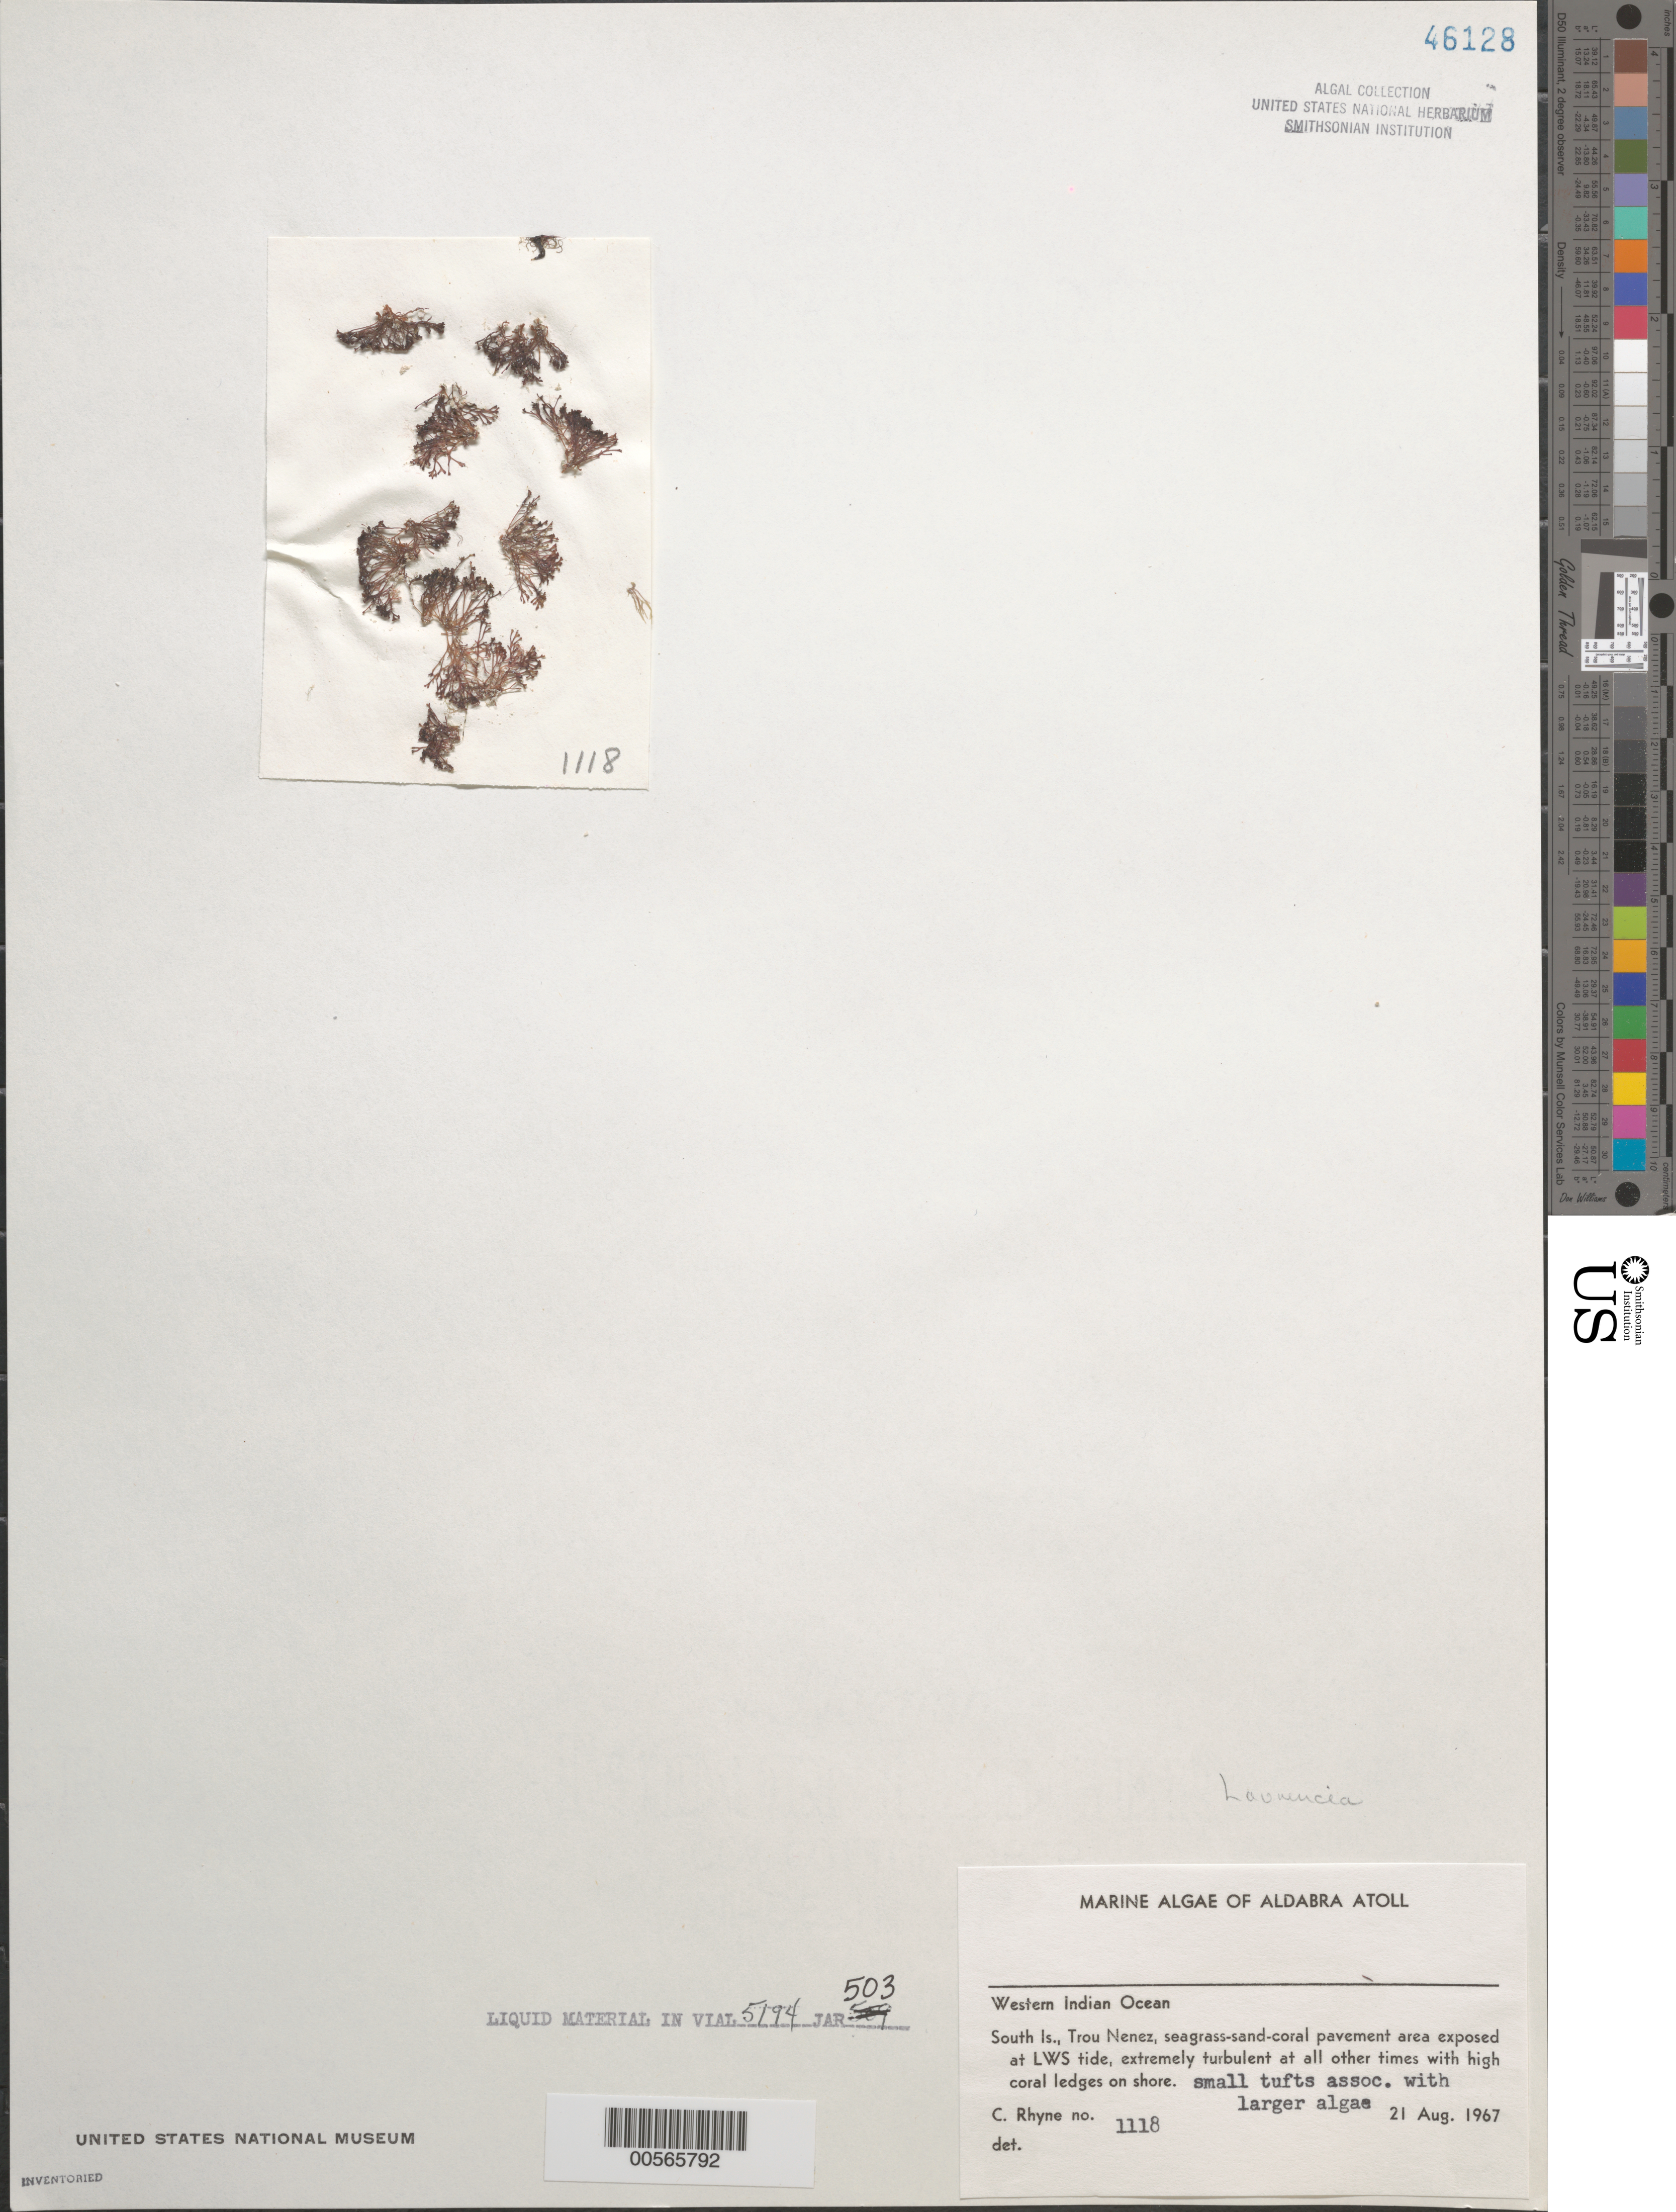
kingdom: Plantae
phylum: Rhodophyta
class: Florideophyceae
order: Ceramiales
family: Rhodomelaceae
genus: Laurencia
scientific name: Laurencia sp.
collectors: C. Rhyne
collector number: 1118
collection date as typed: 21 Aug 1967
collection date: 1967-08-21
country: Seychelles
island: Aldabra Atoll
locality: Trou Nenez, South Islet.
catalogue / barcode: US 46128